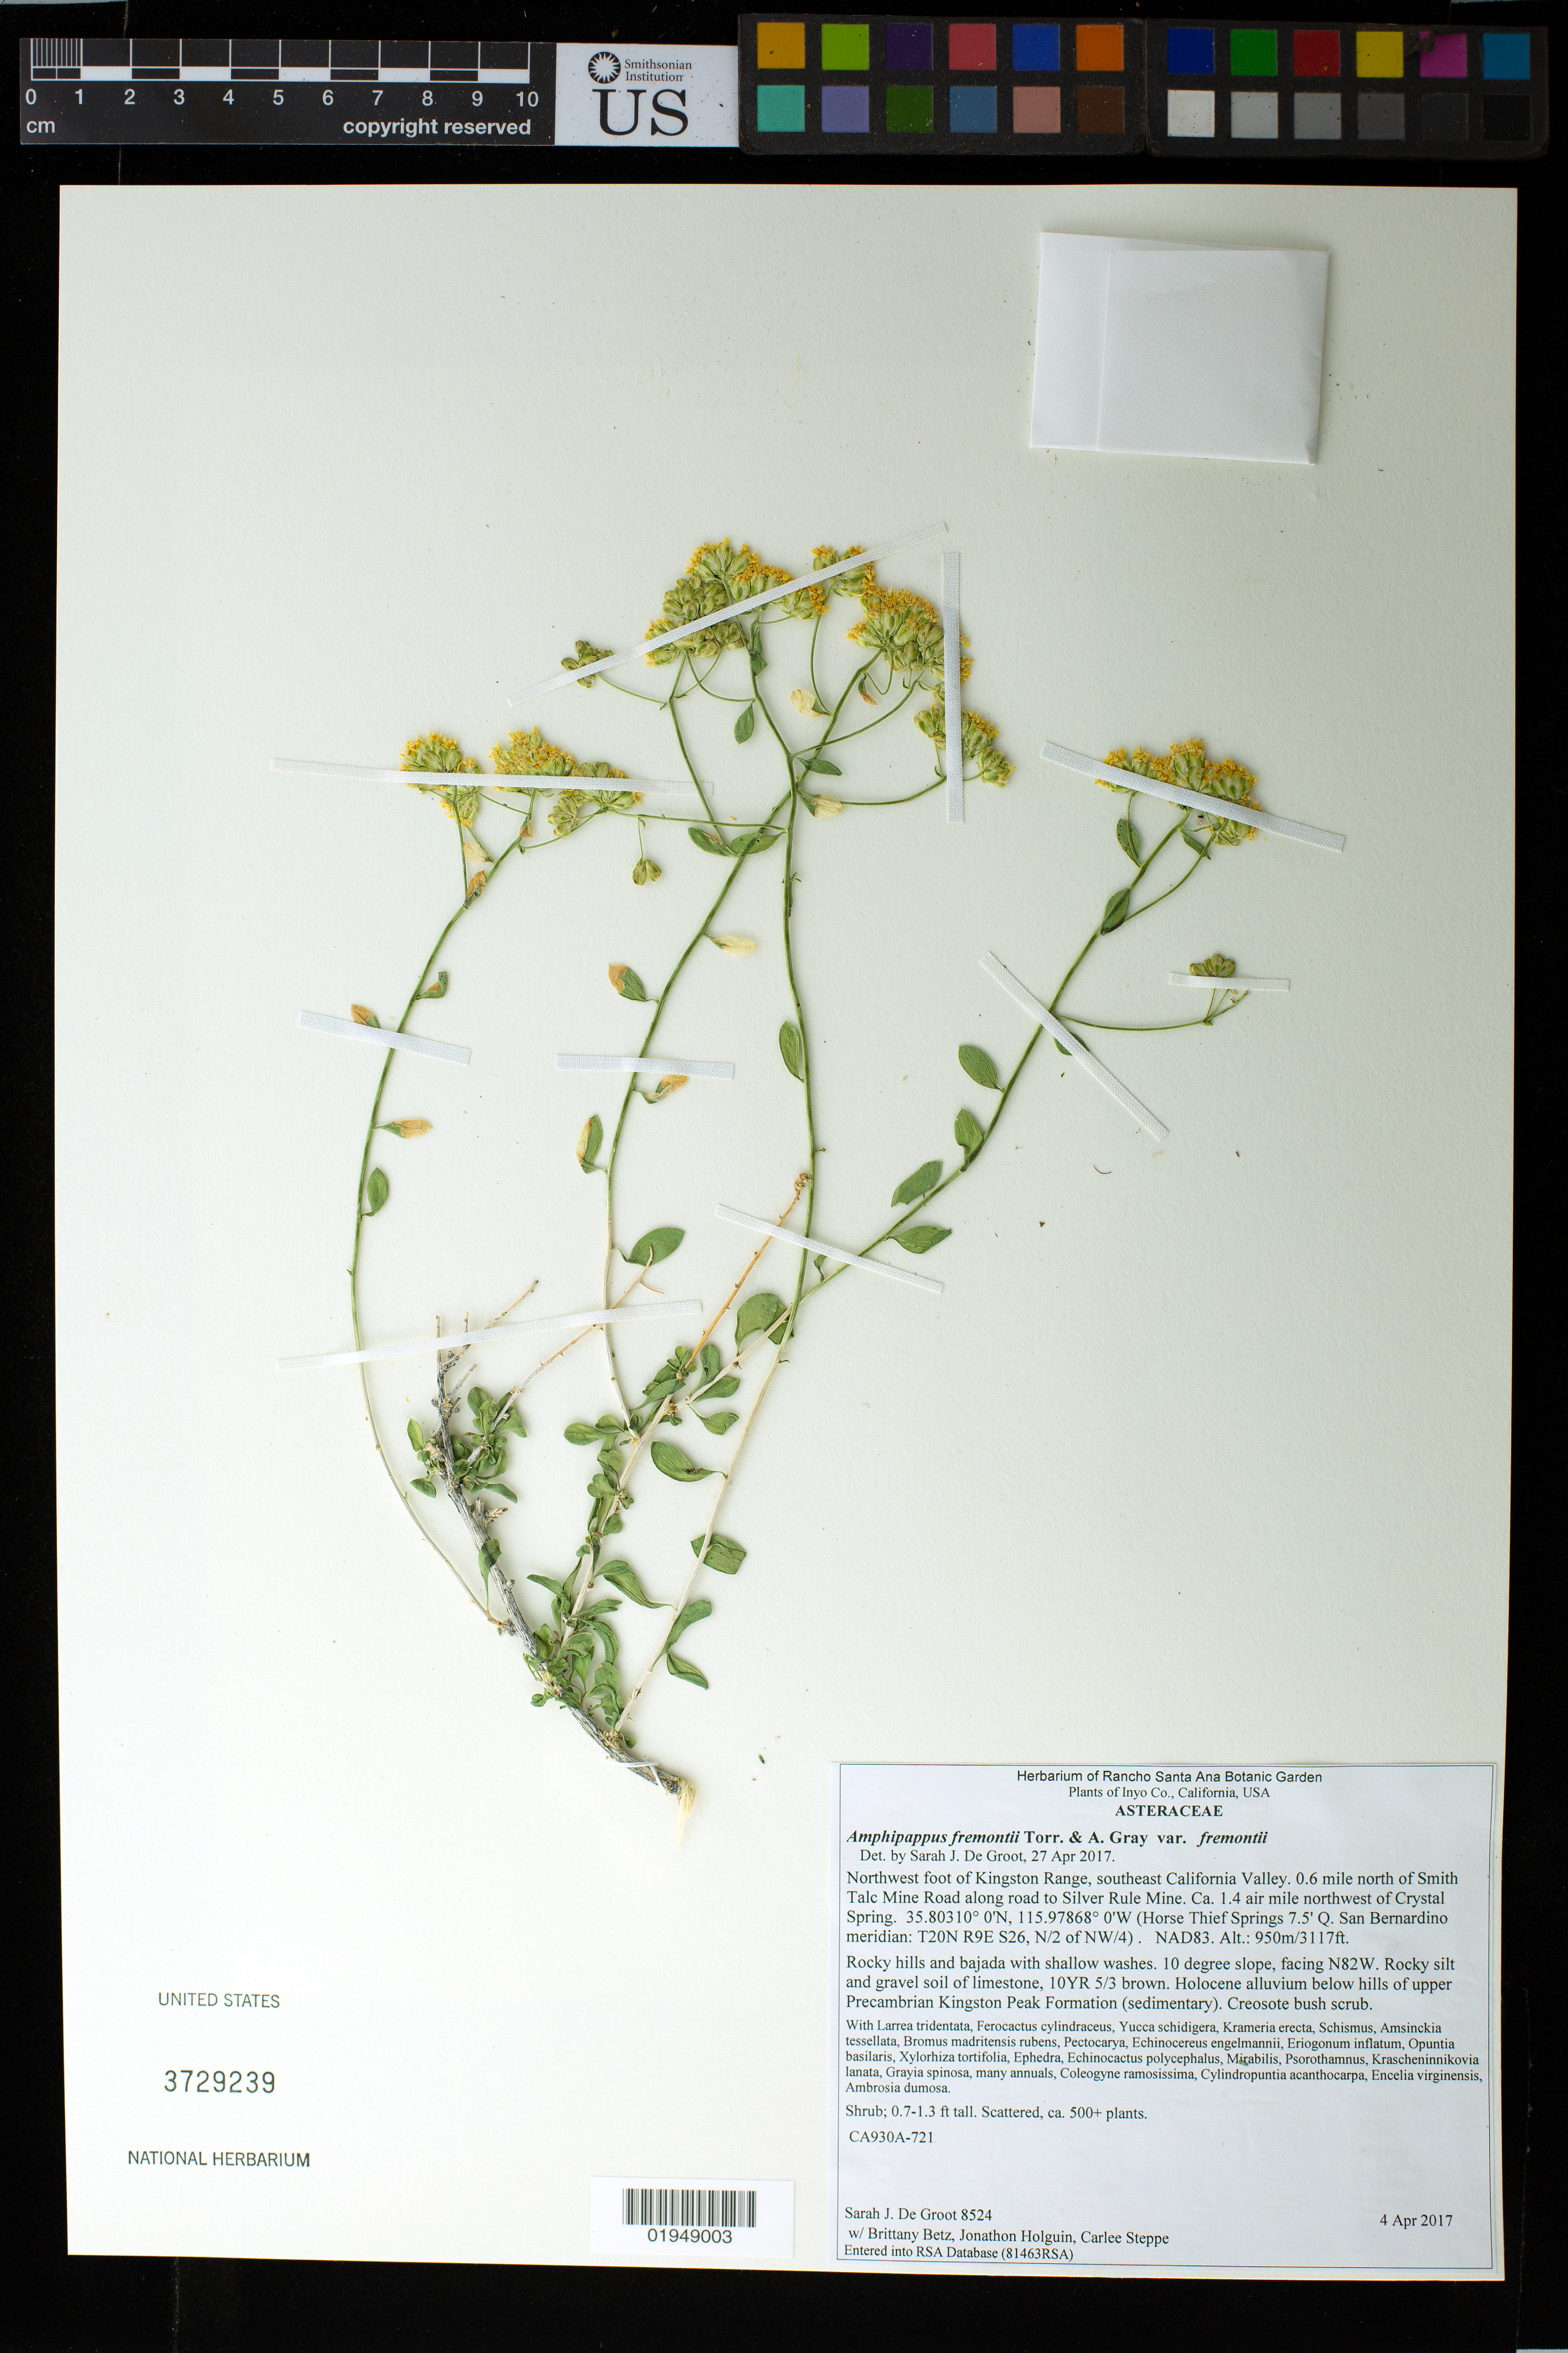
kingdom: Plantae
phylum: Tracheophyta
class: Magnoliopsida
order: Asterales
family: Asteraceae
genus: Amphipappus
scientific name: Amphipappus fremontii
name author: Torr. & A. Gray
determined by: De Groot, Sarah J.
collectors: S. De Groot, B. Betz, J. Holguin & C. Steppe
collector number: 8524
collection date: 2017-04-04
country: United States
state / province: California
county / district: Inyo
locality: Northwest foot of Kingston Range, southeast California Valley. 0.6 mile north of Smith Talc Mine Road along road to Silver Rule Mine. Ca. 1.4 air mile northwest of Crystal Spring. (Horse Thief Springs 7.5' Q. San Bernardino meridian: T20N R9E S26, N/2 of NW/4). NAD83.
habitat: rocky hills and bajada with shallow washes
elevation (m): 950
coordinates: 35.80310 degrees 0'N, 115.97868 degrees 0'W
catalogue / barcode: US 3729239